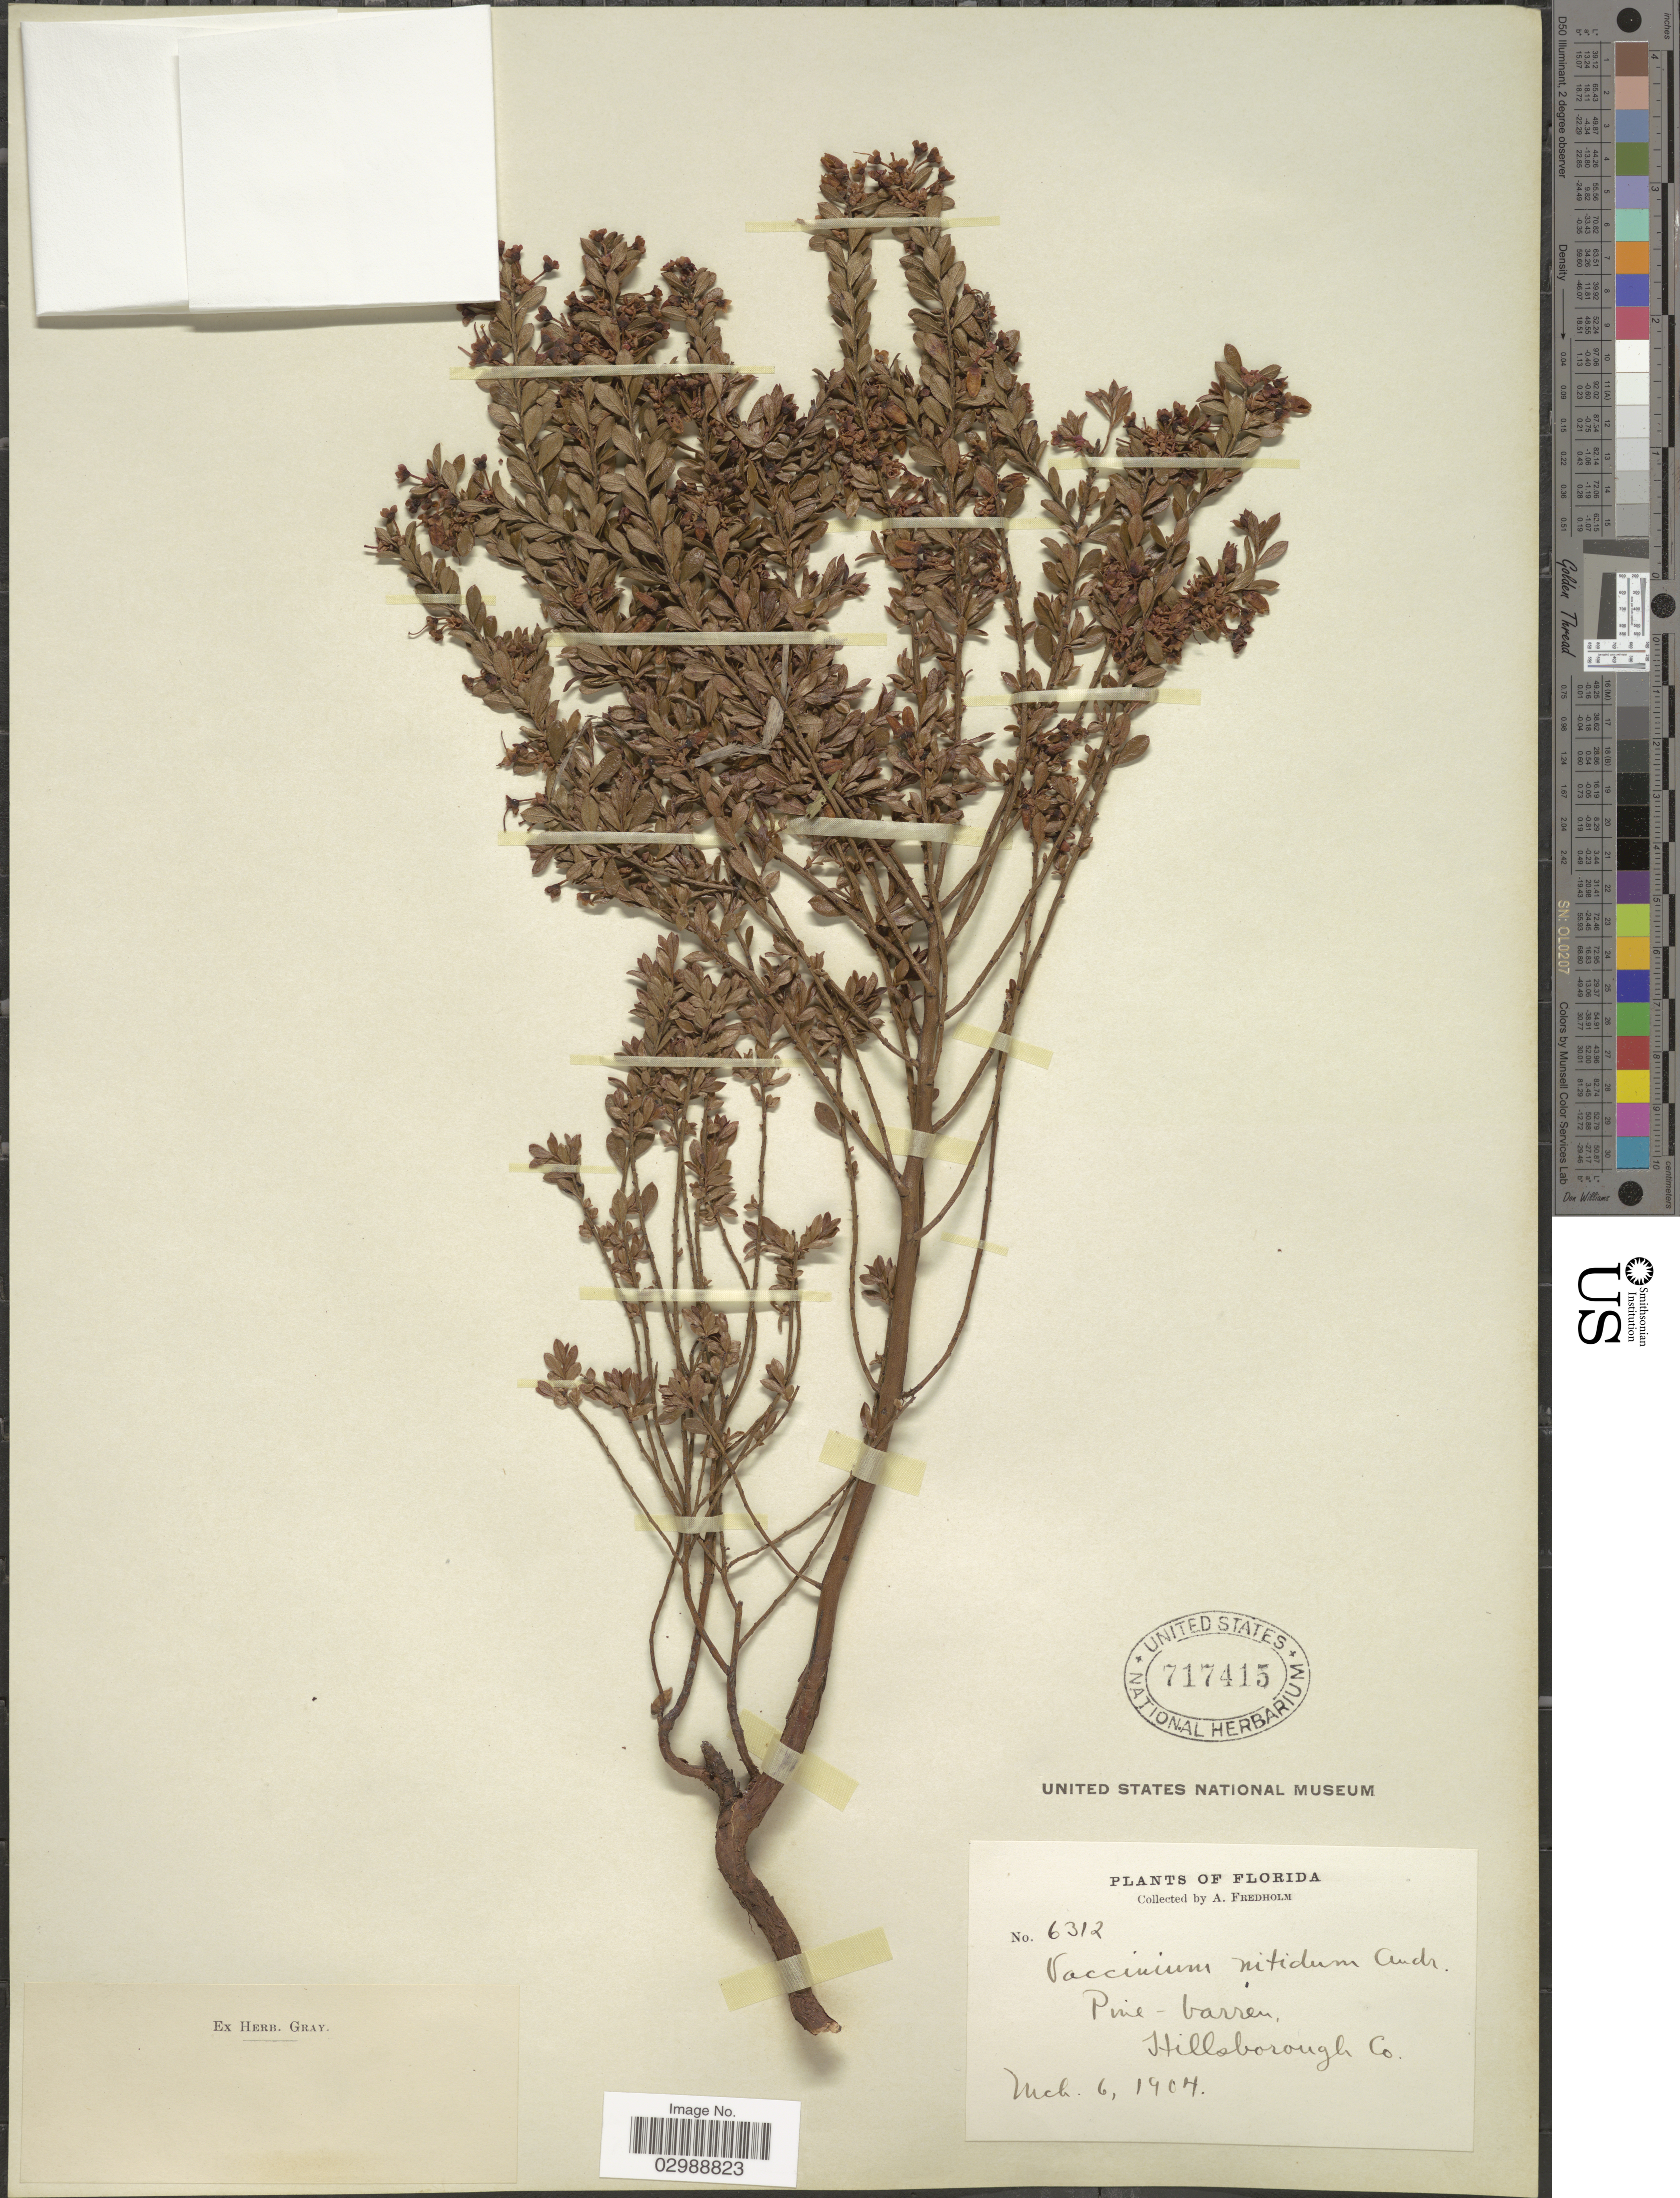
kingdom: Plantae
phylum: Tracheophyta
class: Magnoliopsida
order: Ericales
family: Ericaceae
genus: Vaccinium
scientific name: Vaccinium nitidum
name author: Andrews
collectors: A. Fredholm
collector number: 6312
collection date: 1904-03-06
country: United States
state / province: Florida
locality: Hillsborough Co.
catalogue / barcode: US 717415